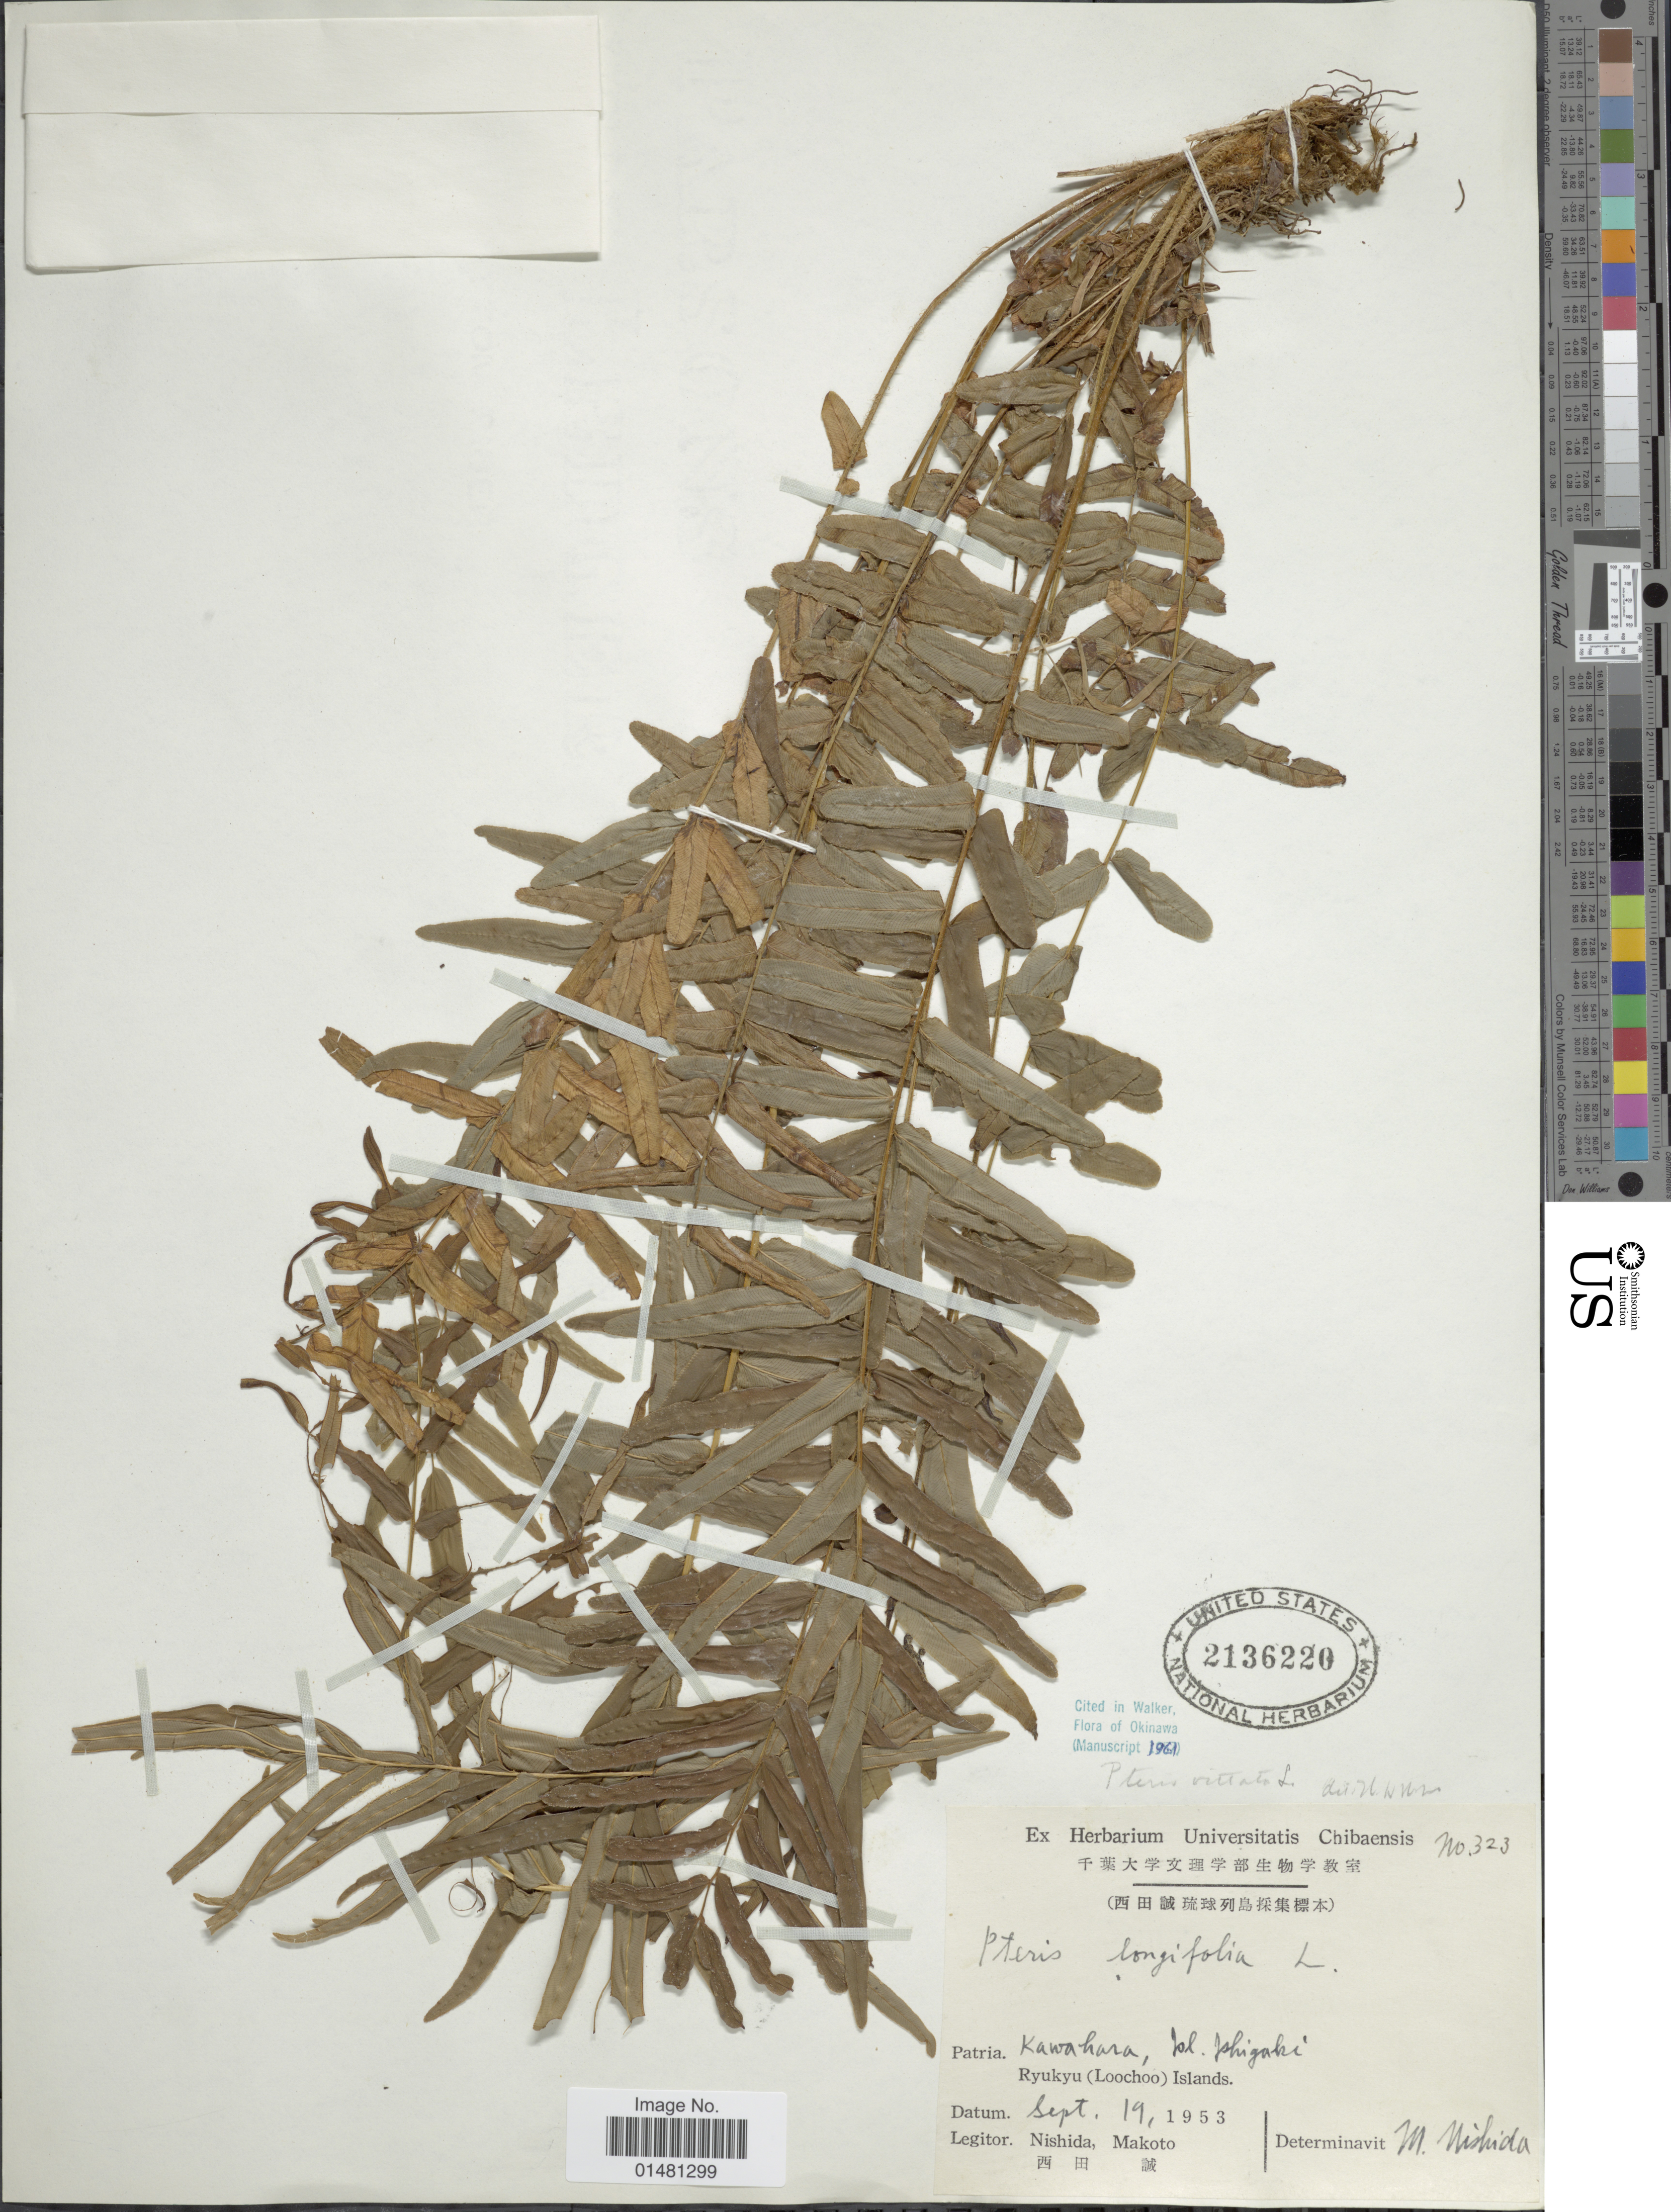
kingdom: Plantae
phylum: Tracheophyta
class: Polypodiopsida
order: Polypodiales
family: Pteridaceae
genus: Pteris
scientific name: Pteris vittata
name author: L.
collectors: M. Nishida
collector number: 323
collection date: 1953-09-19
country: Japan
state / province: Okinawa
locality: Kawahara, Isl. Ishigaki, Ryukyu (Loochoo) Islands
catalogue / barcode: US 2136220